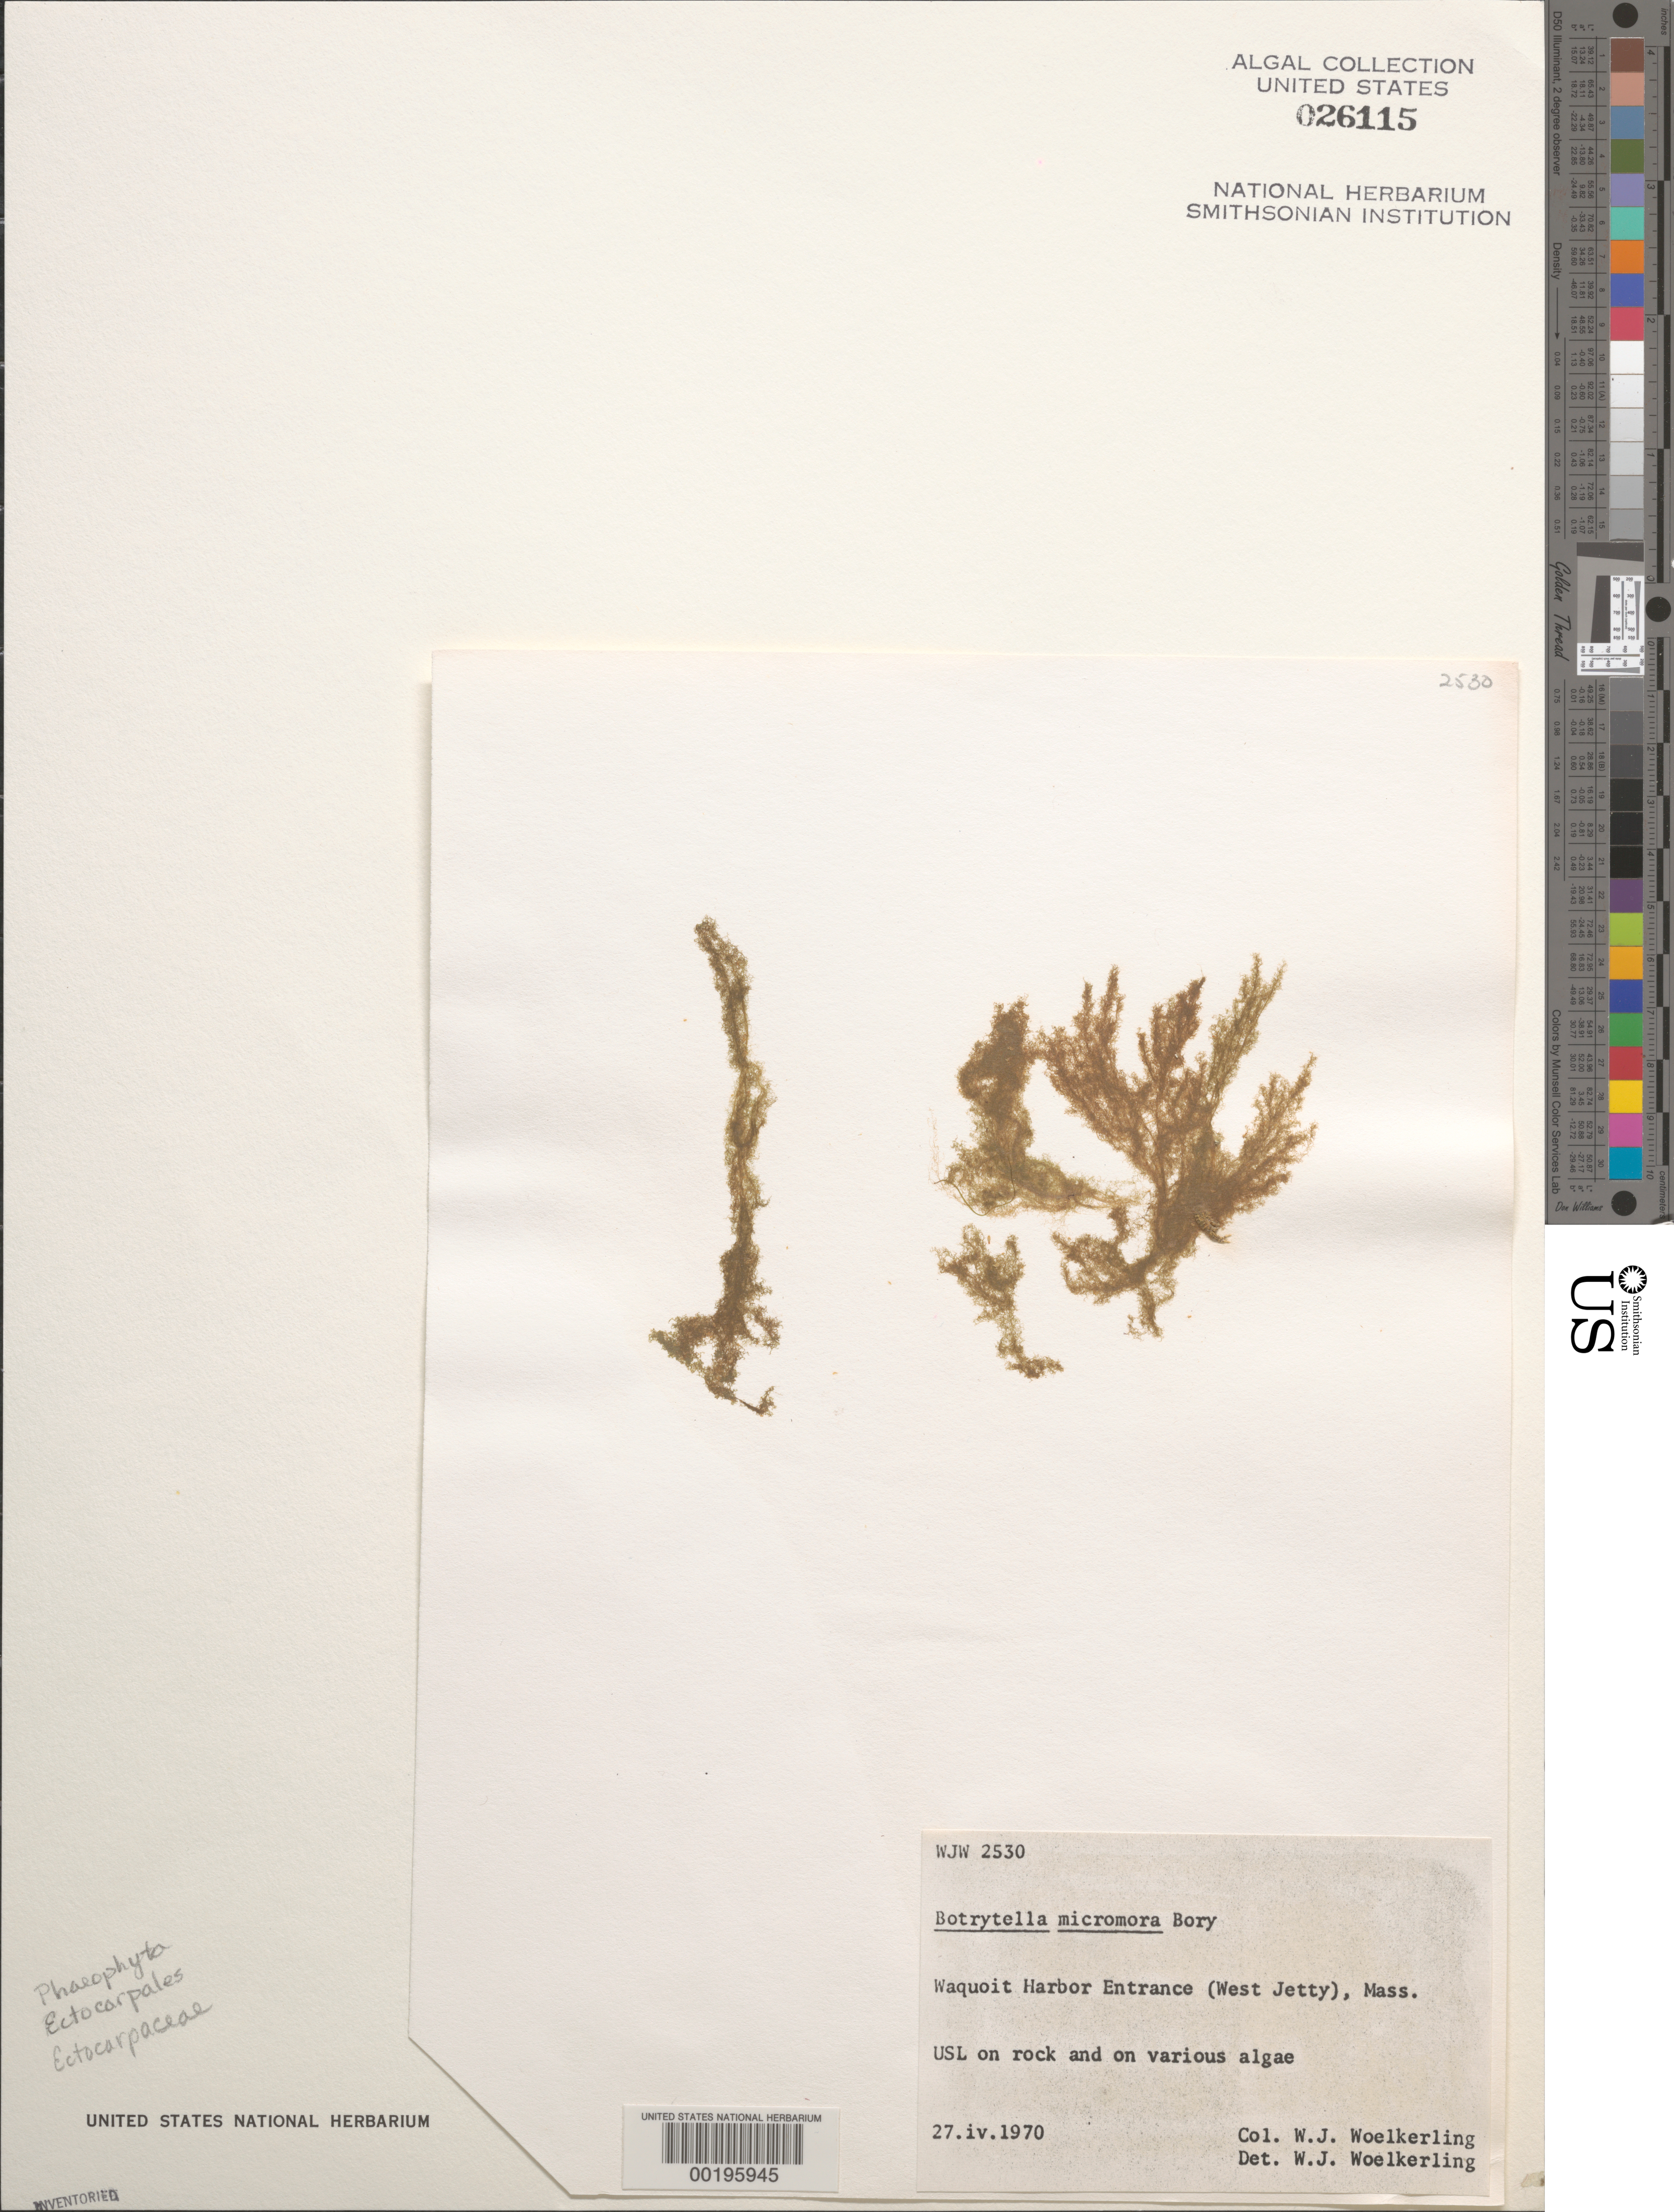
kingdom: Chromista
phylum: Ochrophyta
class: Phaeophyceae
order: Ectocarpales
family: Chordariaceae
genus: Botrytella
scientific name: Botrytella micromora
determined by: Woelkerling, W. J.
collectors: W. Woelkerling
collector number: WJW 2530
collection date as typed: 27 Apr 1970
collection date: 1970-04-27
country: United States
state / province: Massachusetts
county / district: Barnstable County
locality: Waquoit Harbor entrance, west jetty, Cape Cod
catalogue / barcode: US 26115